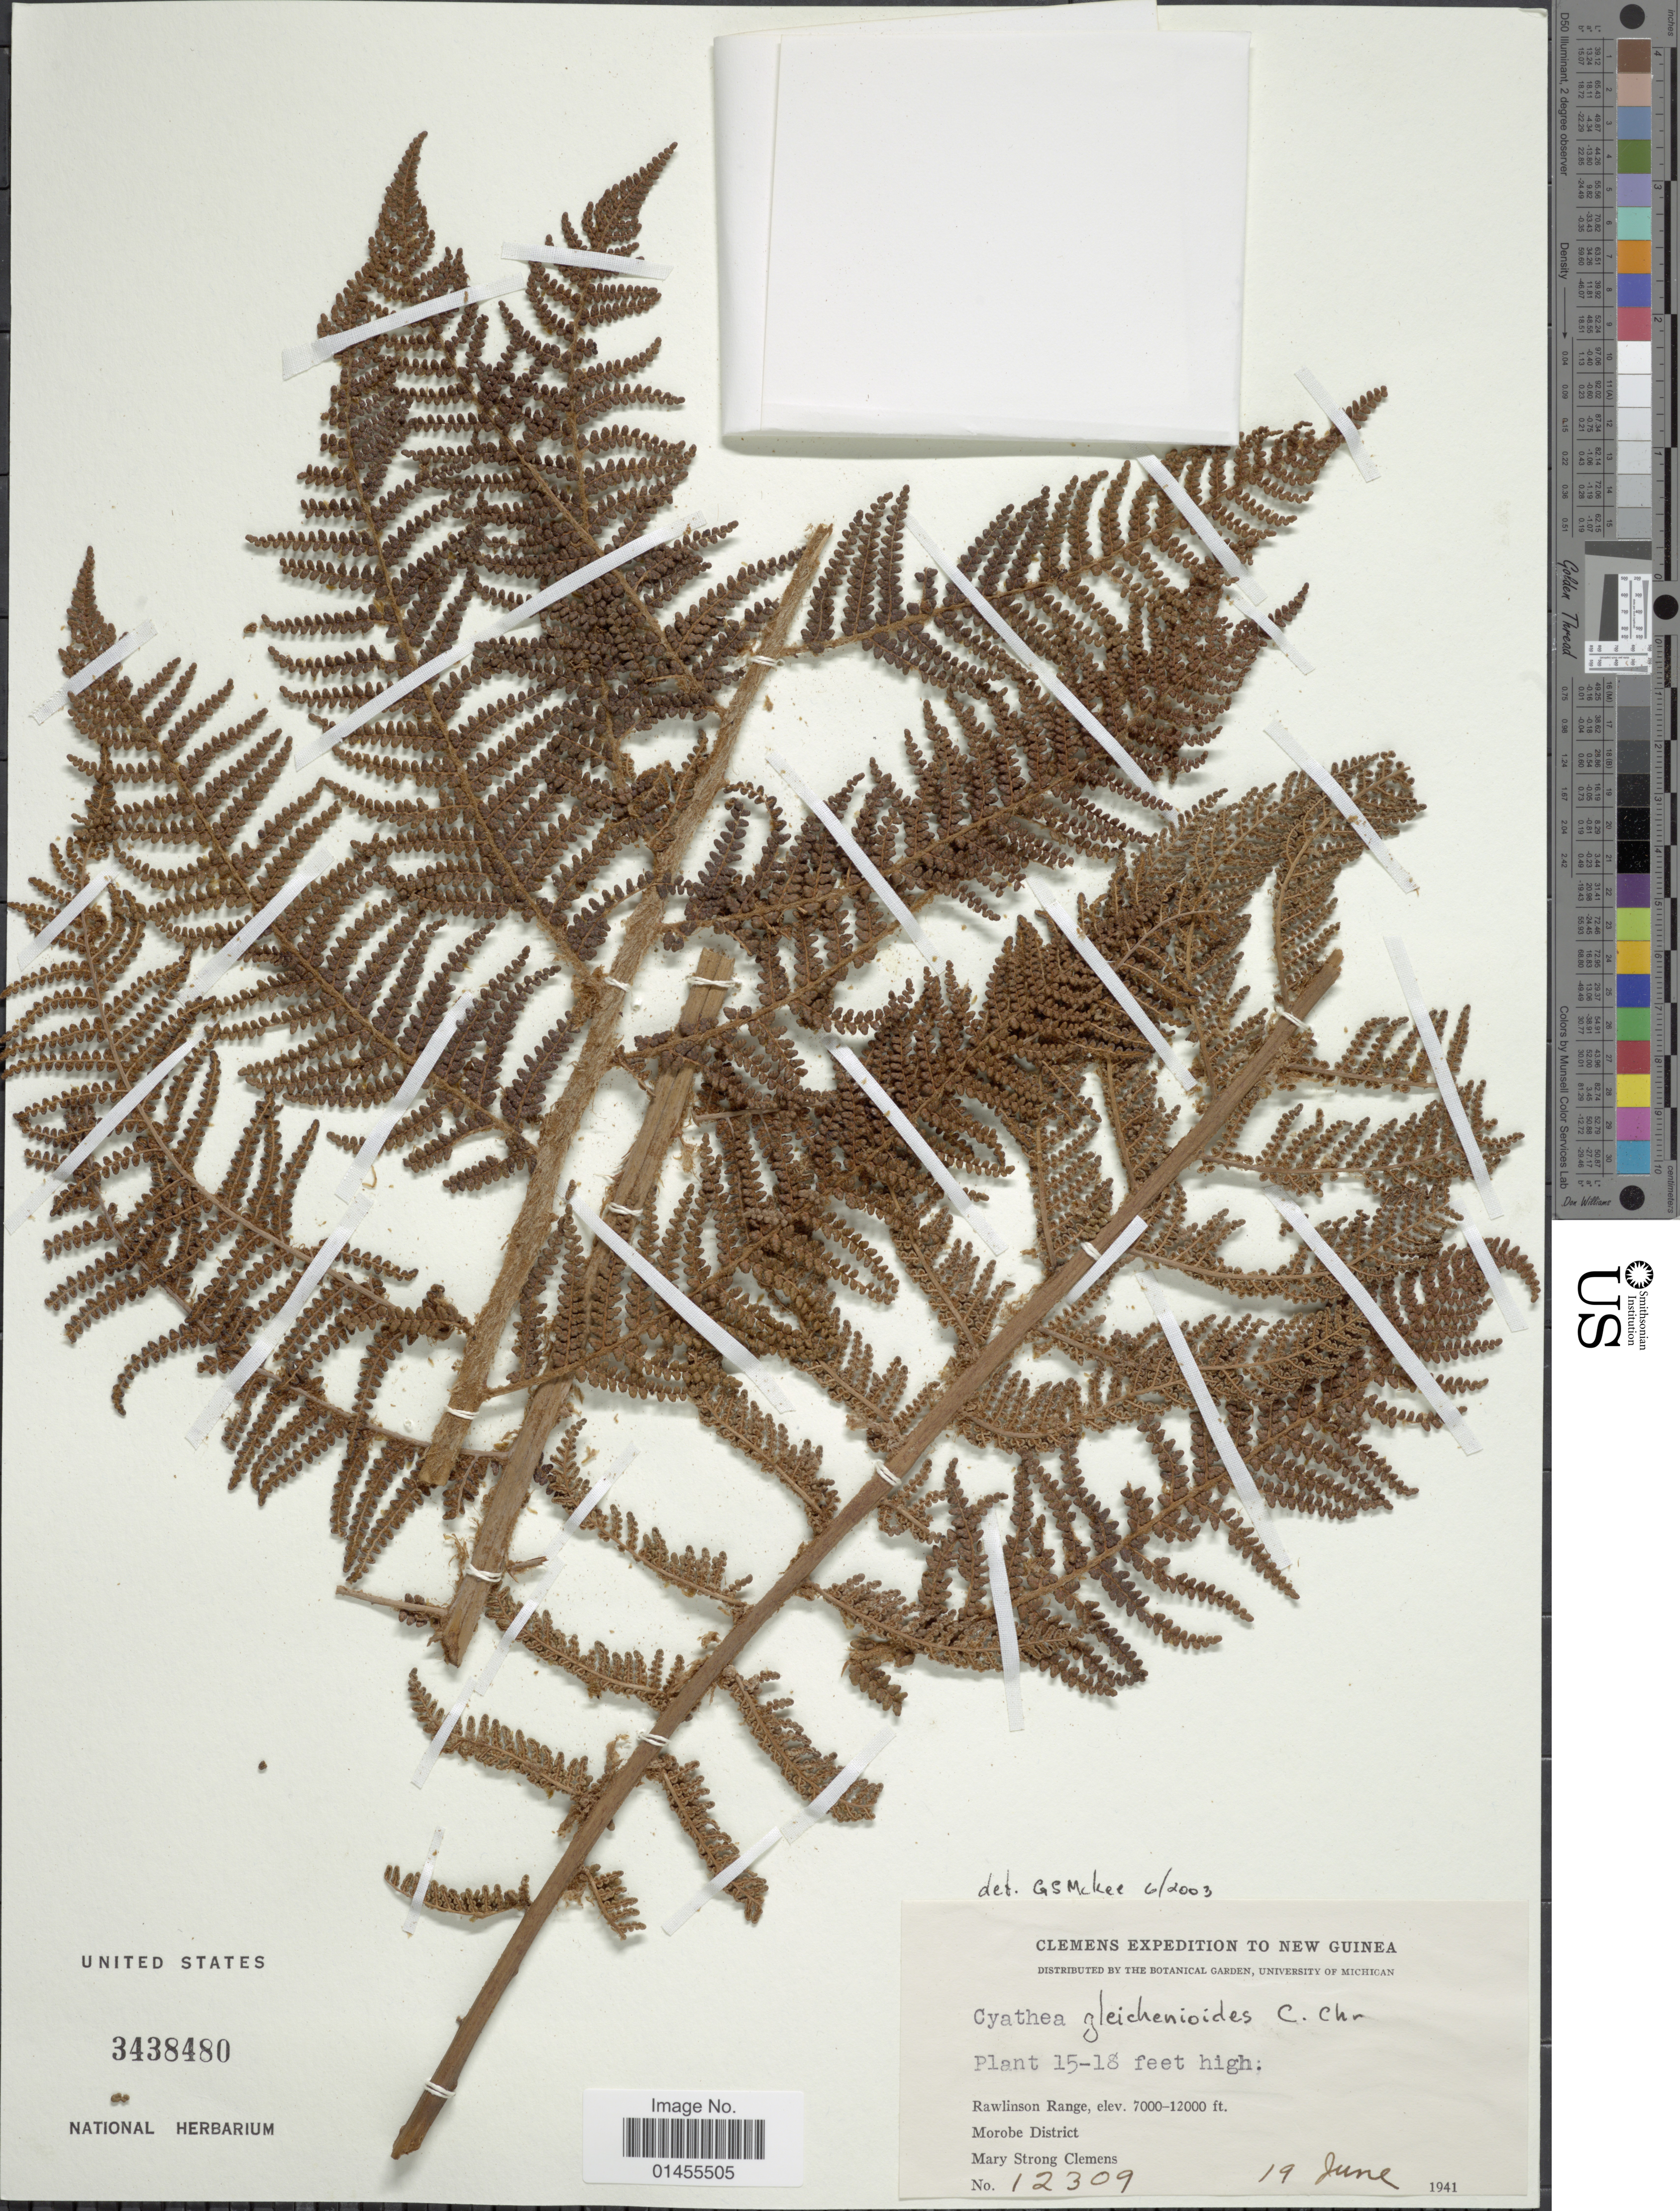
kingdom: Plantae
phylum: Tracheophyta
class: Polypodiopsida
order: Cyatheales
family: Cyatheaceae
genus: Alsophila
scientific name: Alsophila gleichenioides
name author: (C. Chr.) R.M. Tryon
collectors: M. S. Clemens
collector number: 12309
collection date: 1941-06-19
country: Papua New Guinea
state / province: Morobe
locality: Rawlinson Range, Morobe District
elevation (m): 2134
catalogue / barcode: US 3438480